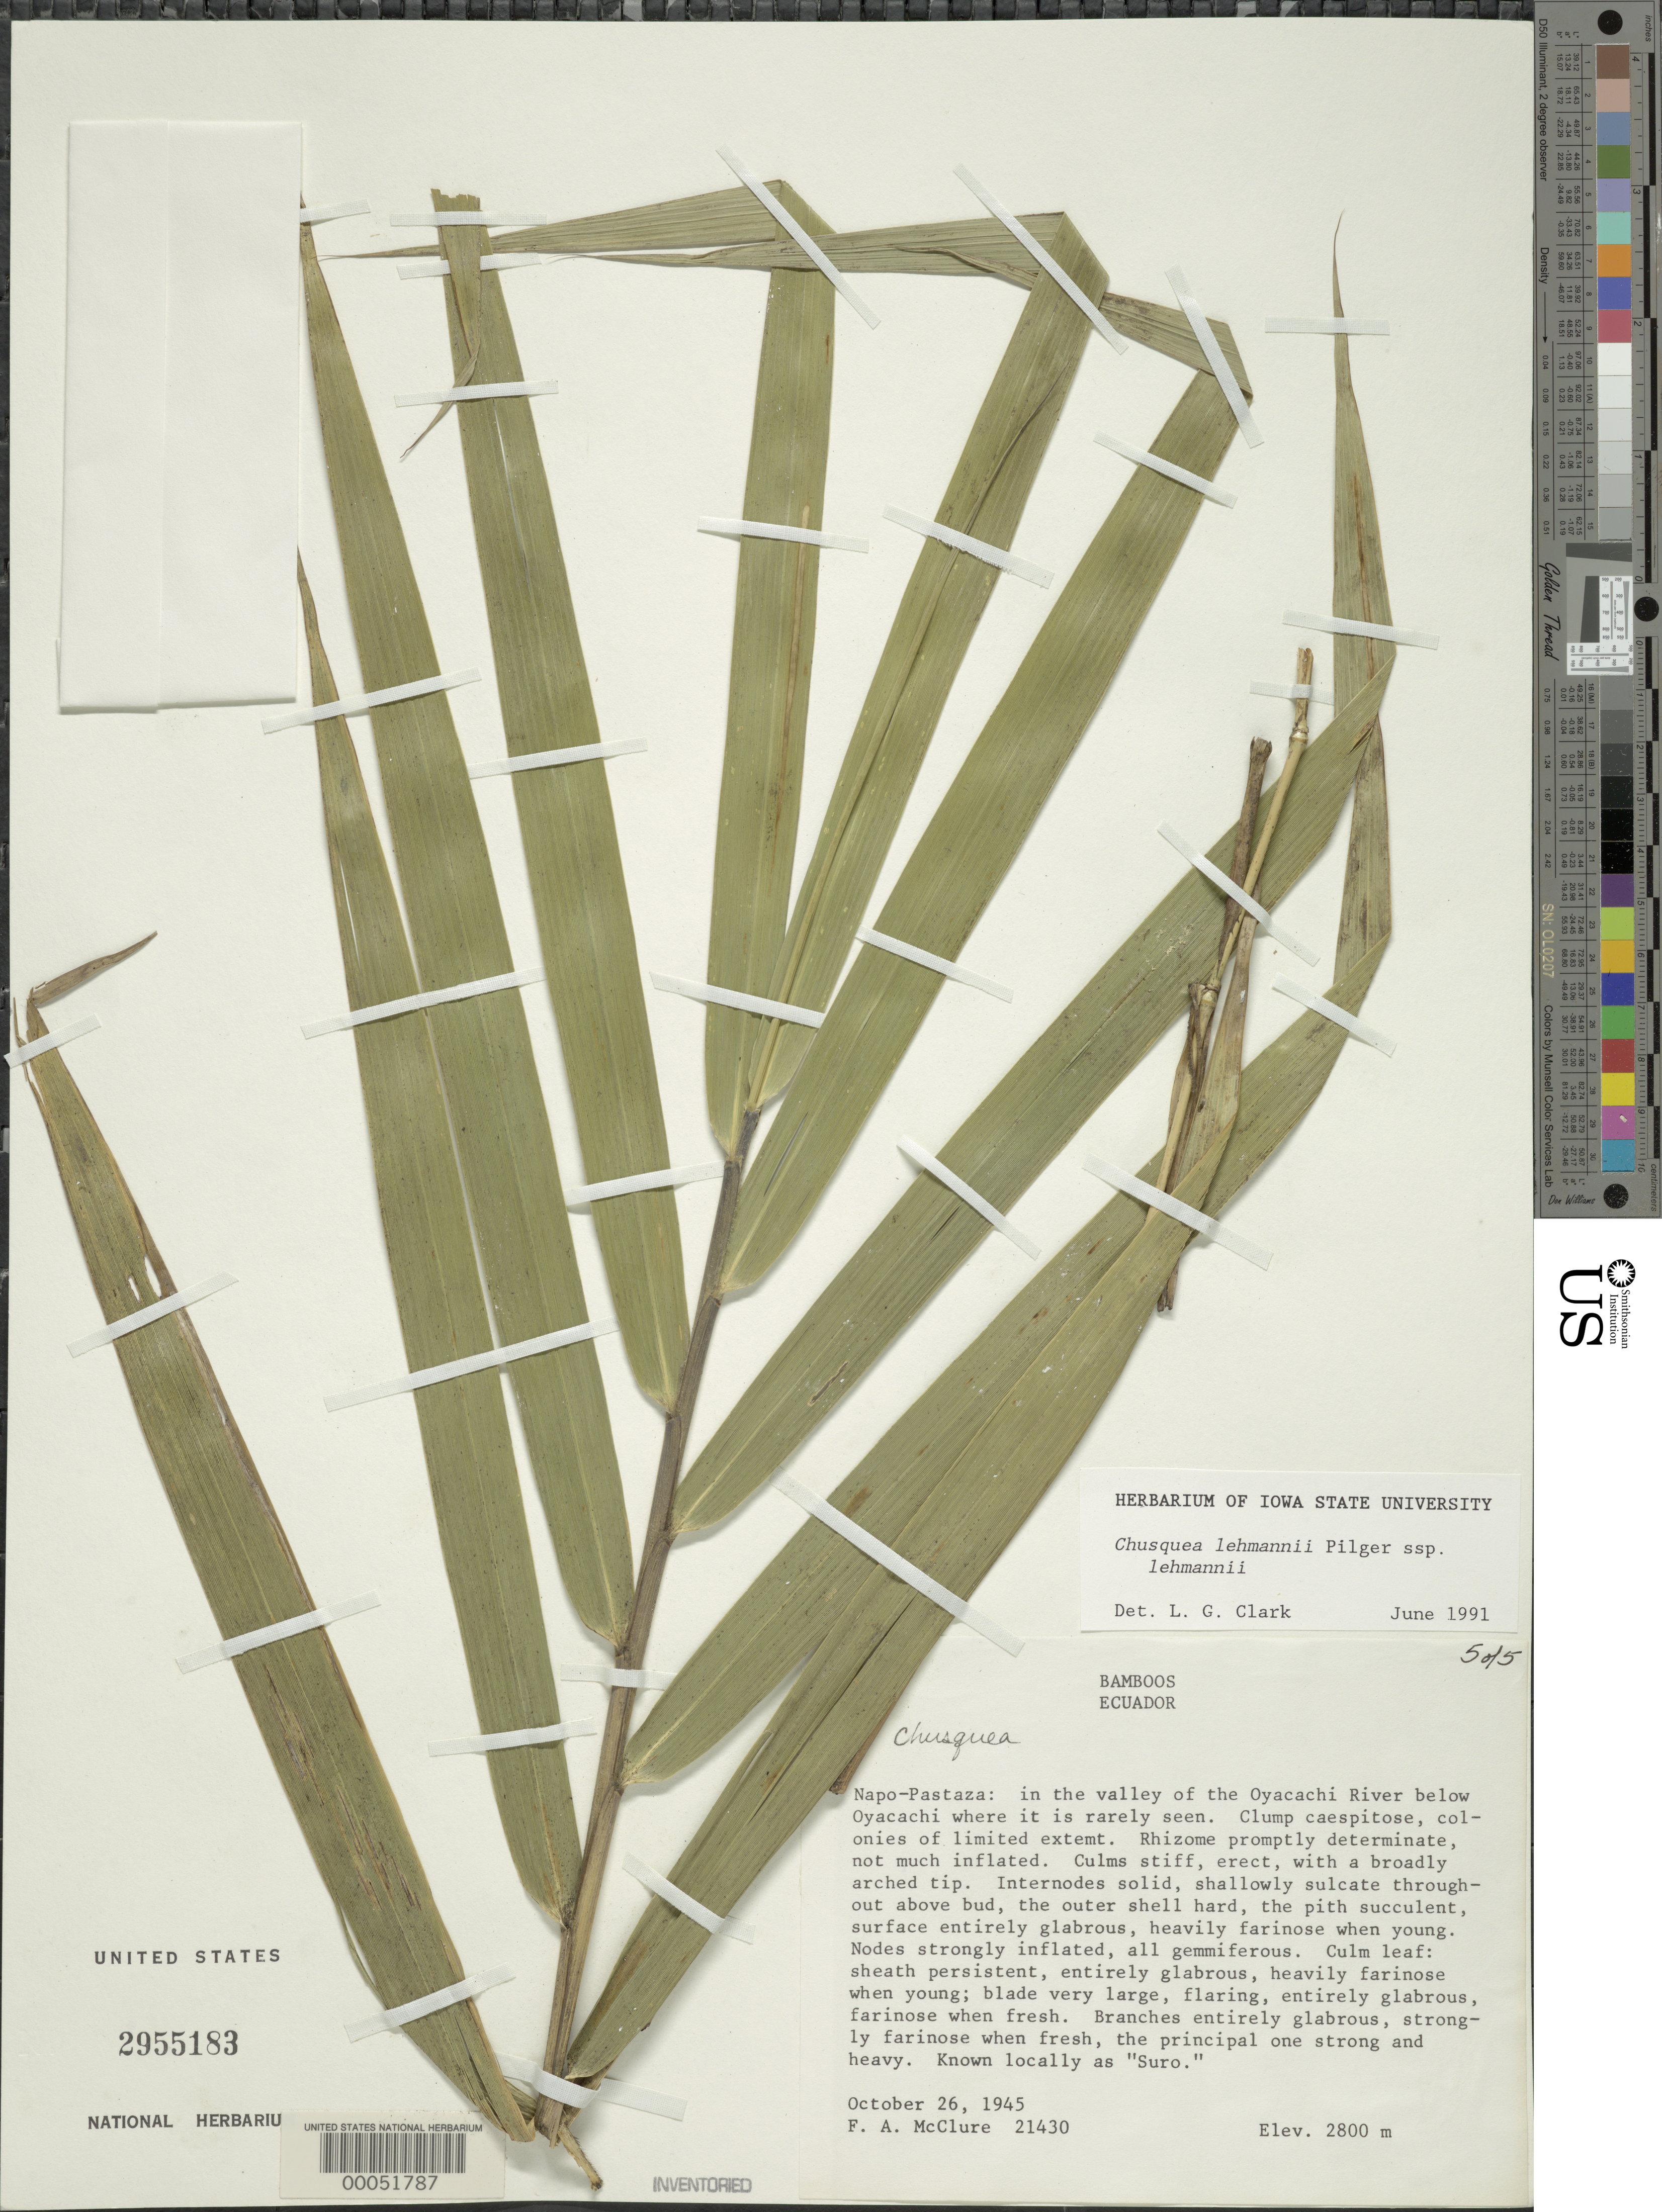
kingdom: Plantae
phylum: Tracheophyta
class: Liliopsida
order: Poales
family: Poaceae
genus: Chusquea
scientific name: Chusquea lehmannii subsp. lehmannii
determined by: Clark, Lynn G., (ISC), Iowa State University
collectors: F. A. McClure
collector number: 21430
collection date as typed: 26 Oct 1945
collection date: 1945-10-26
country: Ecuador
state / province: Napo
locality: Oyacachi River, Prov. of Napo-pastaza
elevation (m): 2800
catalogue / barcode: US 2955183